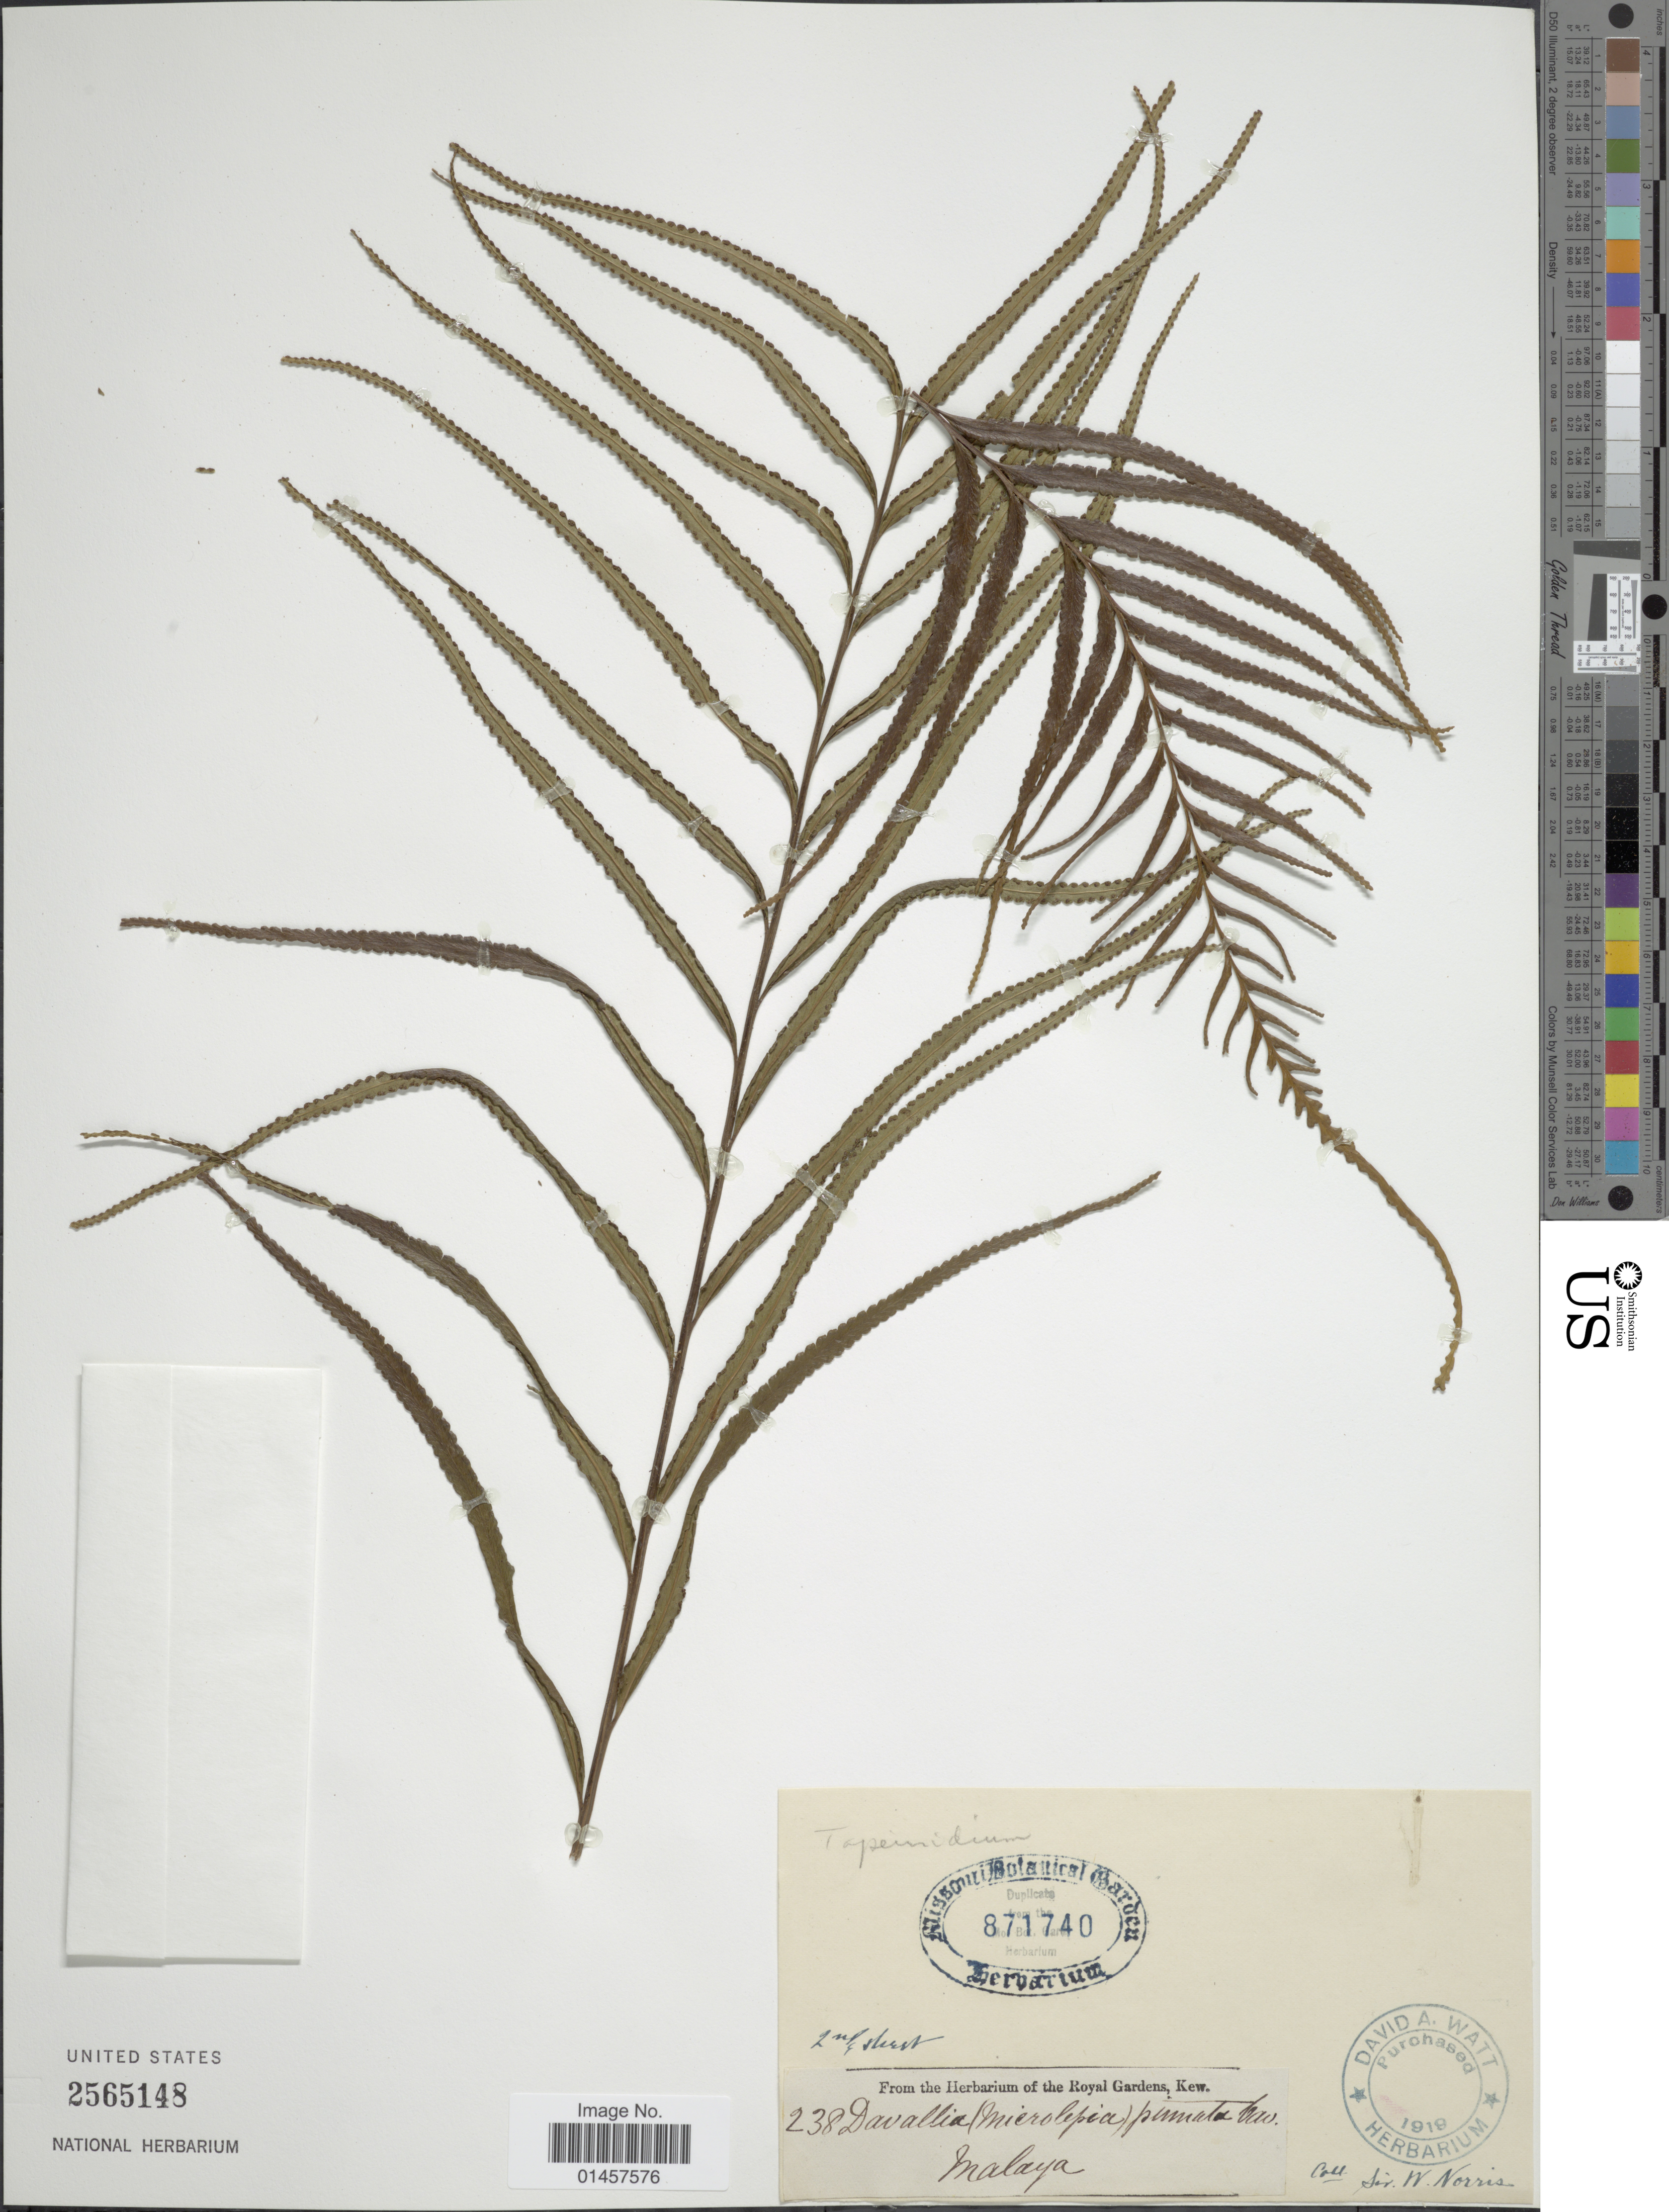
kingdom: Plantae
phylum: Tracheophyta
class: Polypodiopsida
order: Polypodiales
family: Lindsaeaceae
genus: Tapeinidium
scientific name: Tapeinidium pinnatum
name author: (Cav.) C. Chr.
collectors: W. Norris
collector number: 238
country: Malaysia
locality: Malaya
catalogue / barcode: US 871740